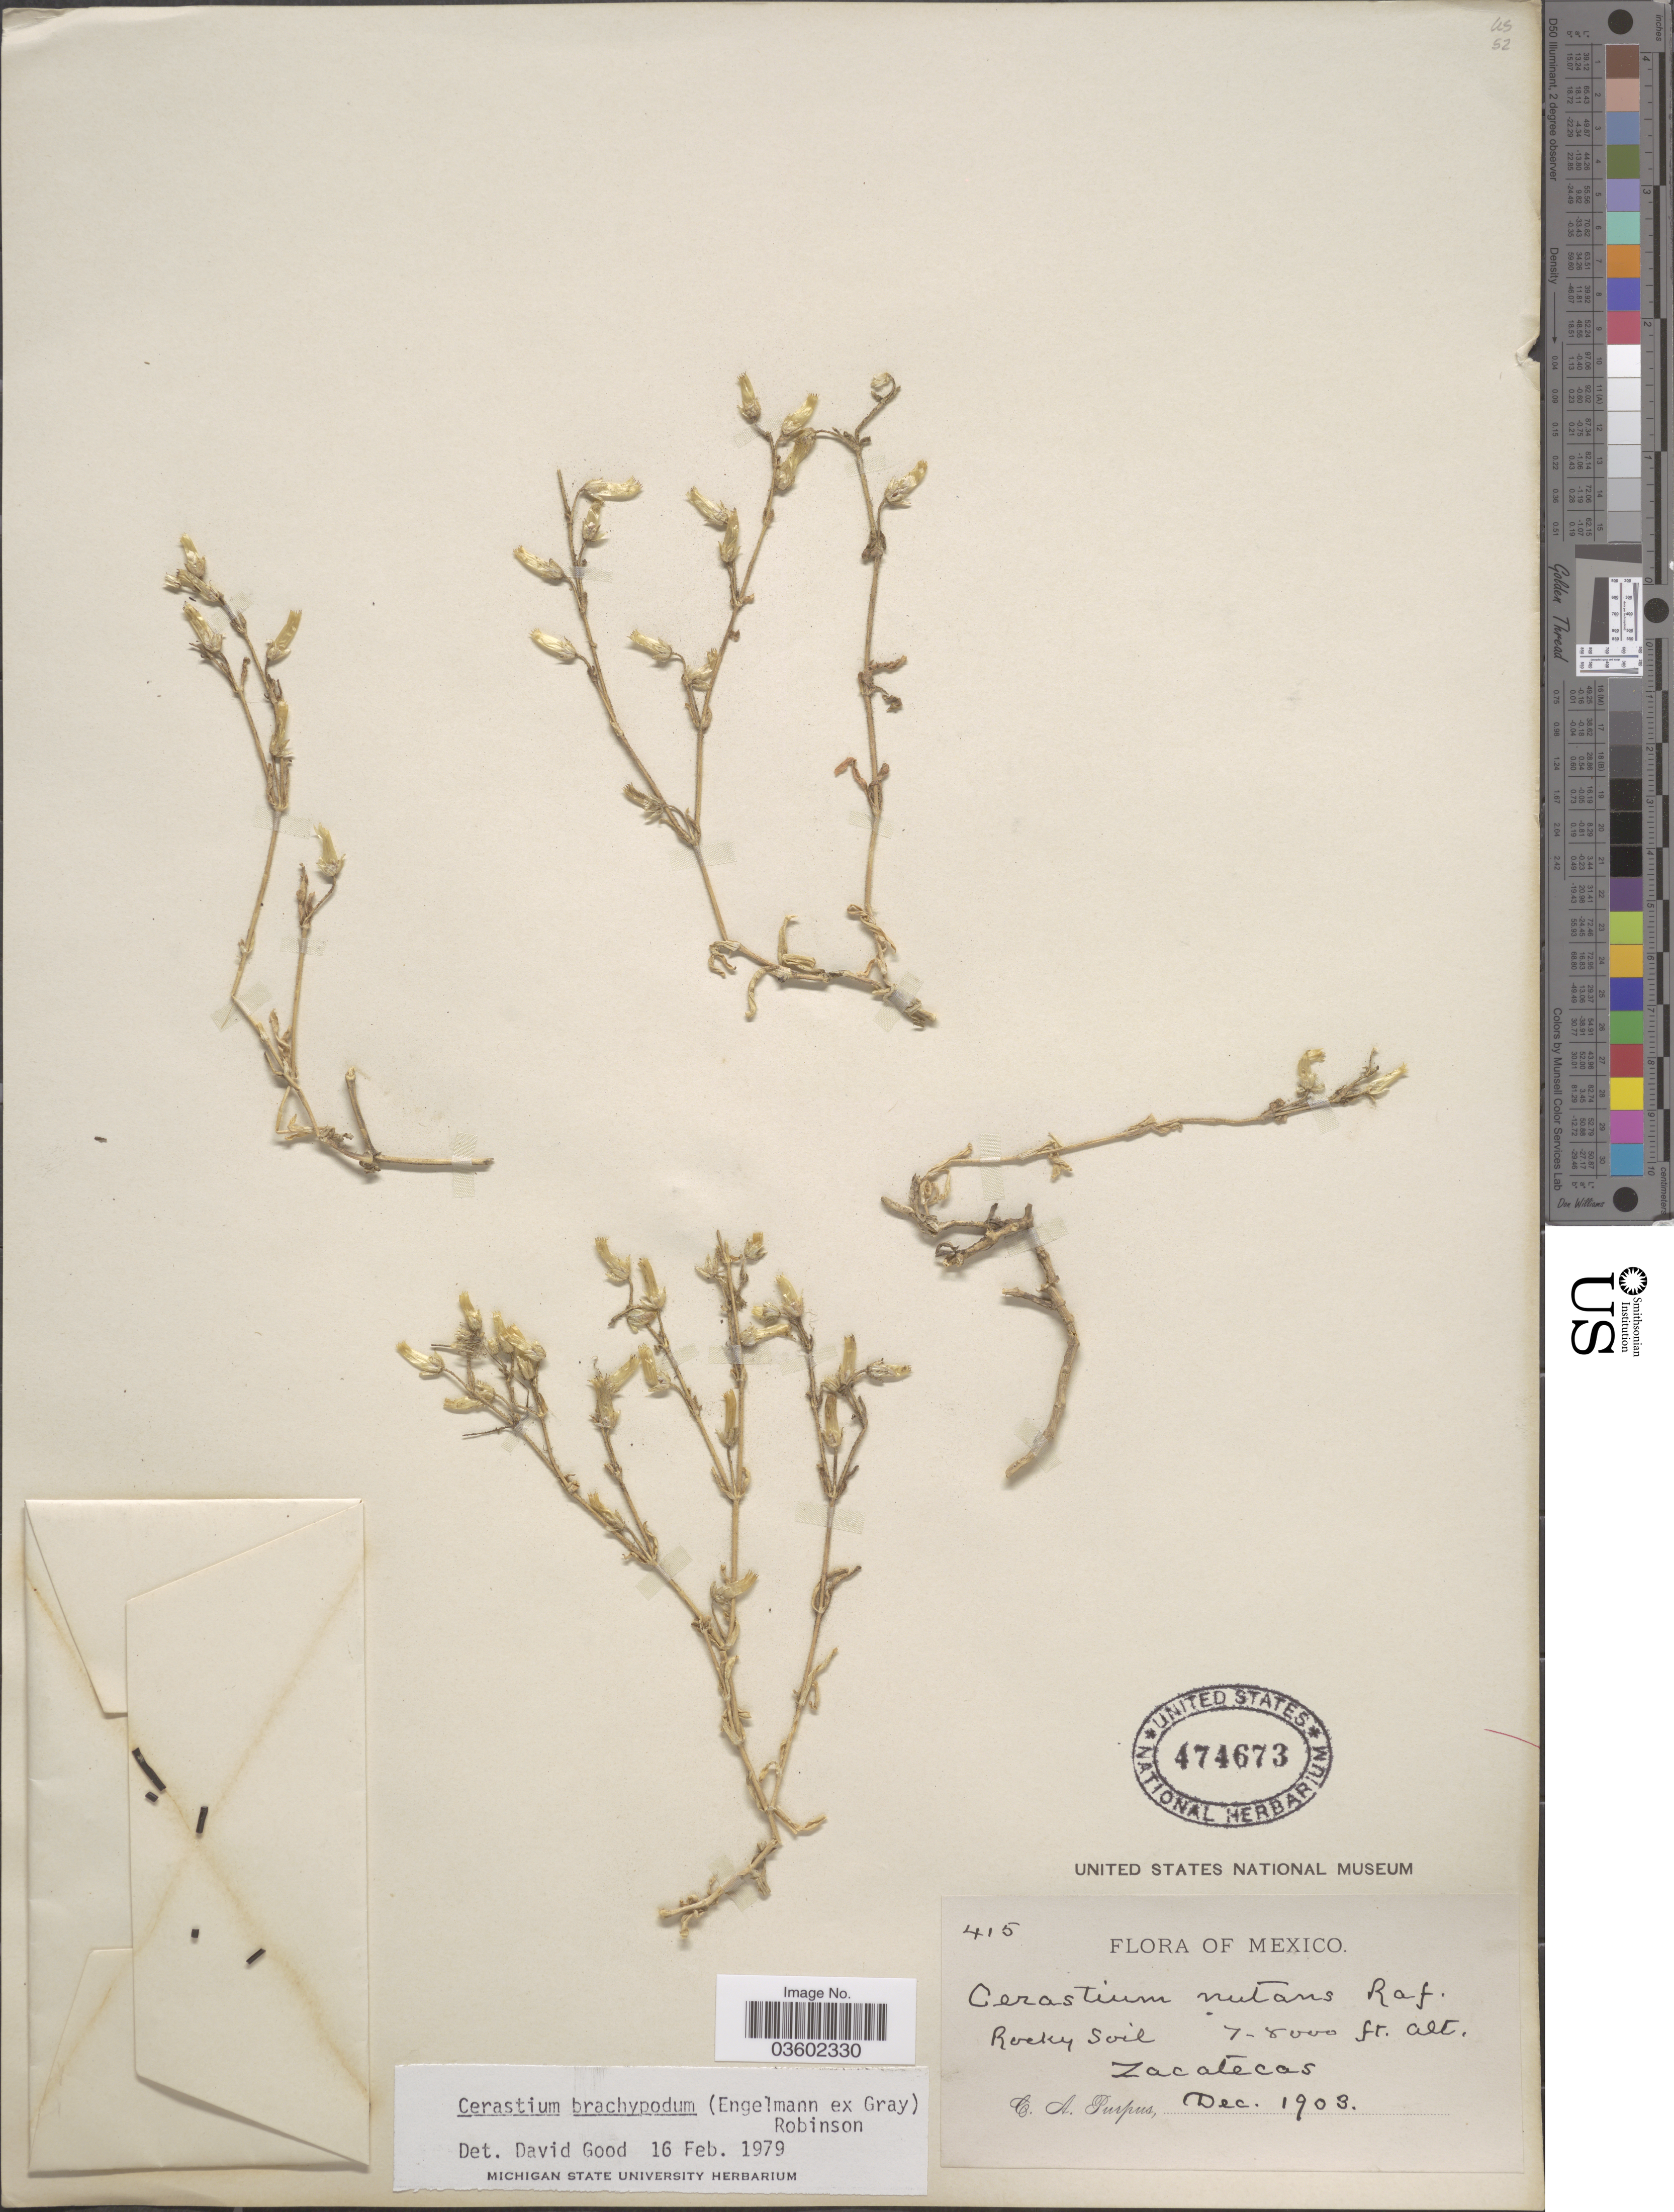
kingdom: Plantae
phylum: Tracheophyta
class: Magnoliopsida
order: Caryophyllales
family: Caryophyllaceae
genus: Cerastium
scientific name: Cerastium brachypodum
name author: (Engelm. ex A. Gray) B.L. Rob.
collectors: C. A. Purpus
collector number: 415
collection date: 1903-12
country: Mexico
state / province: Zacatecas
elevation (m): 2134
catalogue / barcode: US 474673